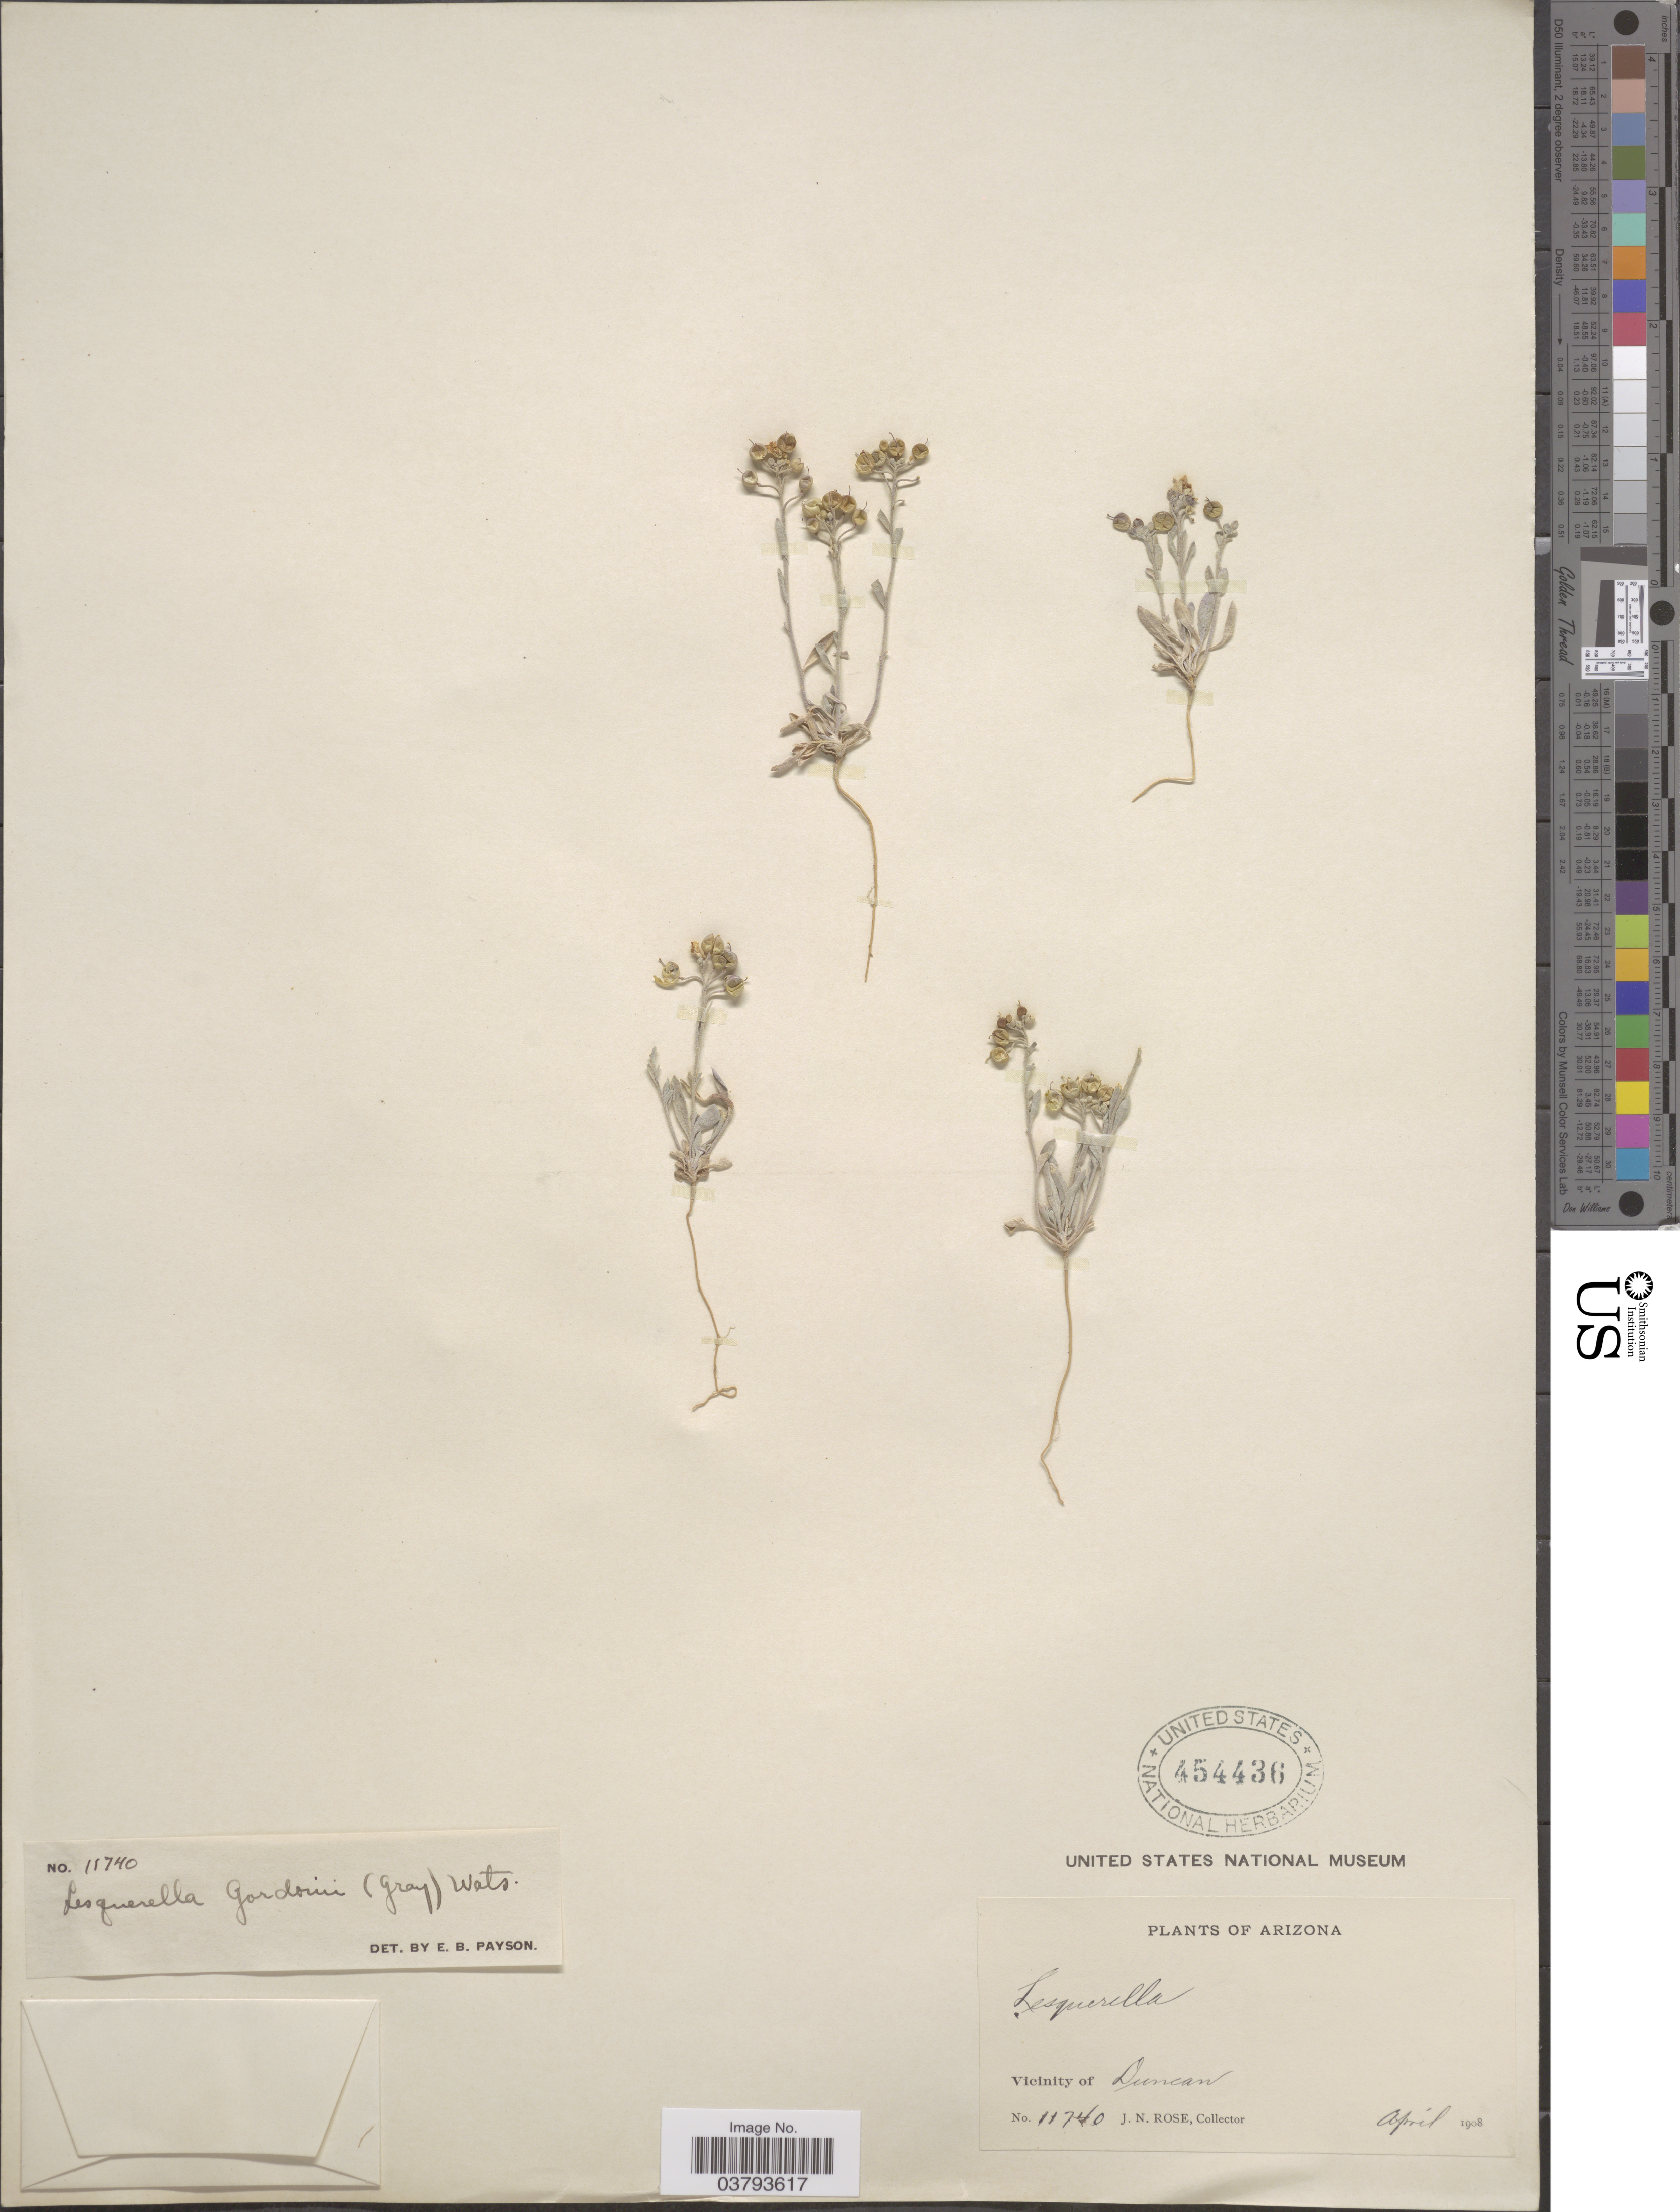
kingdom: Plantae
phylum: Tracheophyta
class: Magnoliopsida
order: Brassicales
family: Brassicaceae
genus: Lesquerella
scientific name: Lesquerella gordonii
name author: (A. Gray) S. Watson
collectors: J. N. Rose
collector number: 11740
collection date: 1908-04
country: United States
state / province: Arizona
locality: Vicinity of Duncan.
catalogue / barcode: US 454436